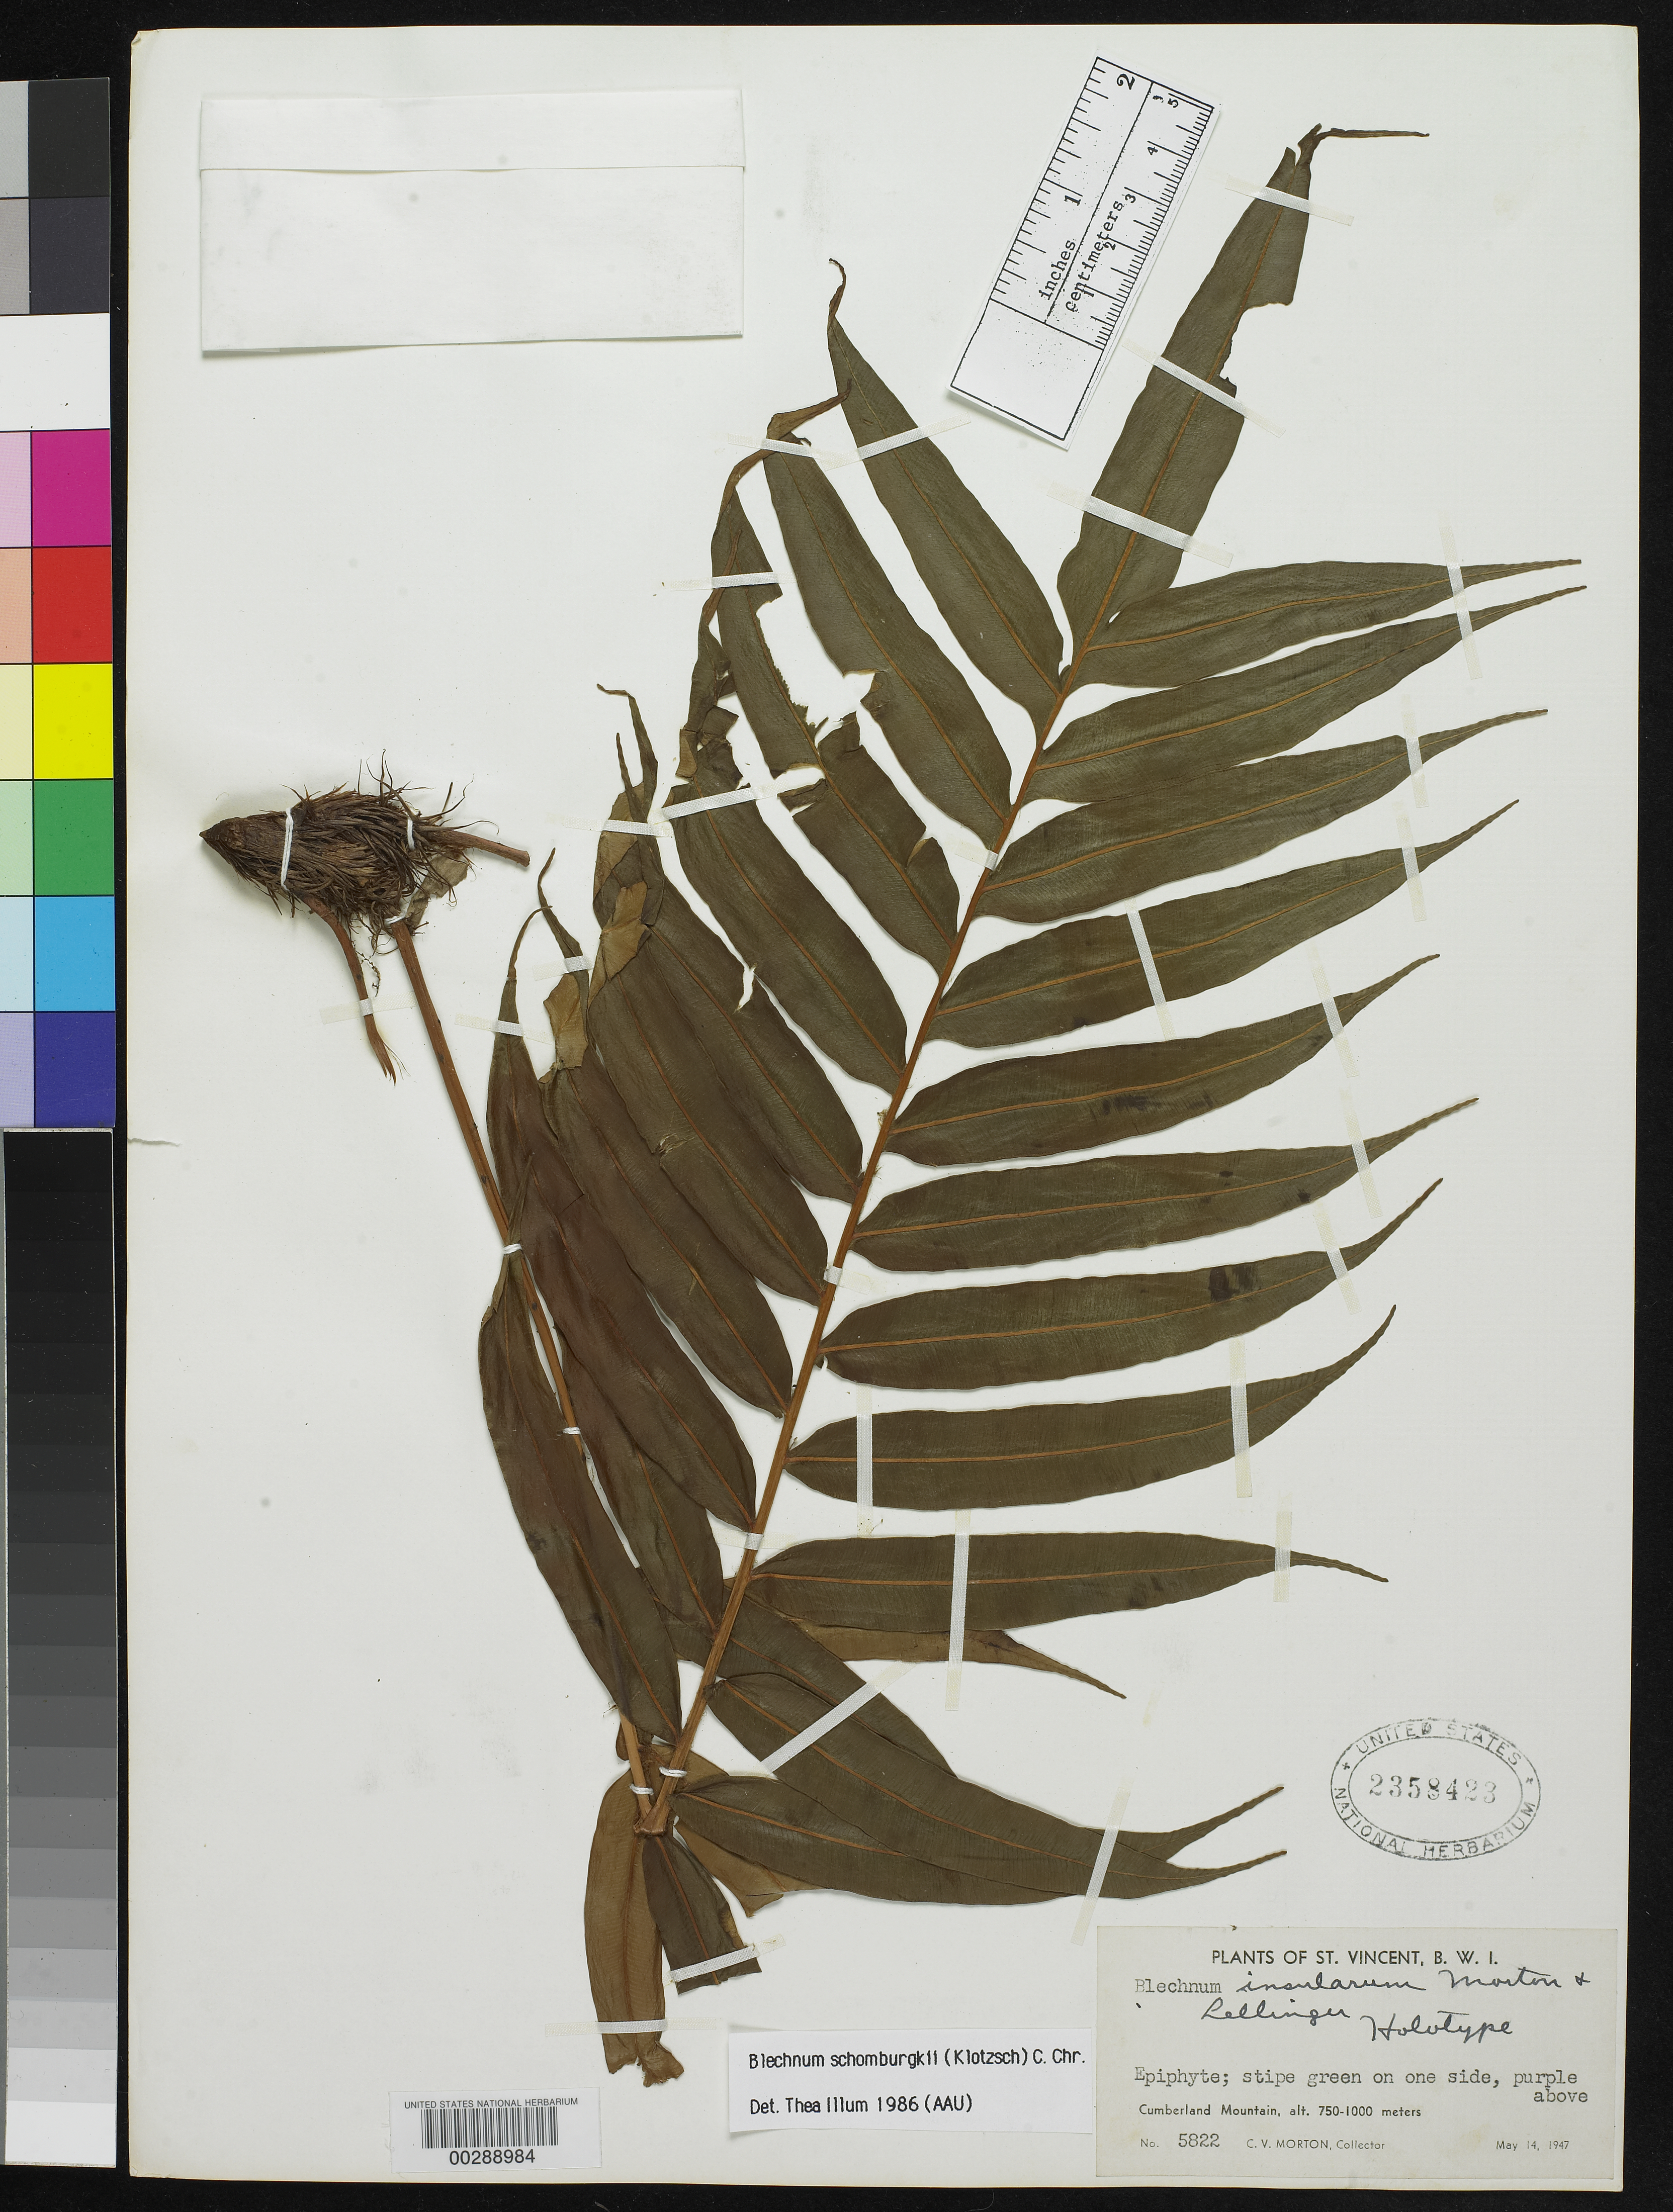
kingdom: Plantae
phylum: Tracheophyta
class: Polypodiopsida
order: Polypodiales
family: Blechnaceae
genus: Blechnum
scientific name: Blechnum insularum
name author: C.V. Morton & Lellinger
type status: Holotype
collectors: C. V. Morton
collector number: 5822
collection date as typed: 14 May 1947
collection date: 1947-05-14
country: St. Vincent - Grenadines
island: St. Vincent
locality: Cumberland Mt.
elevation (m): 750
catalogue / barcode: US 2358423